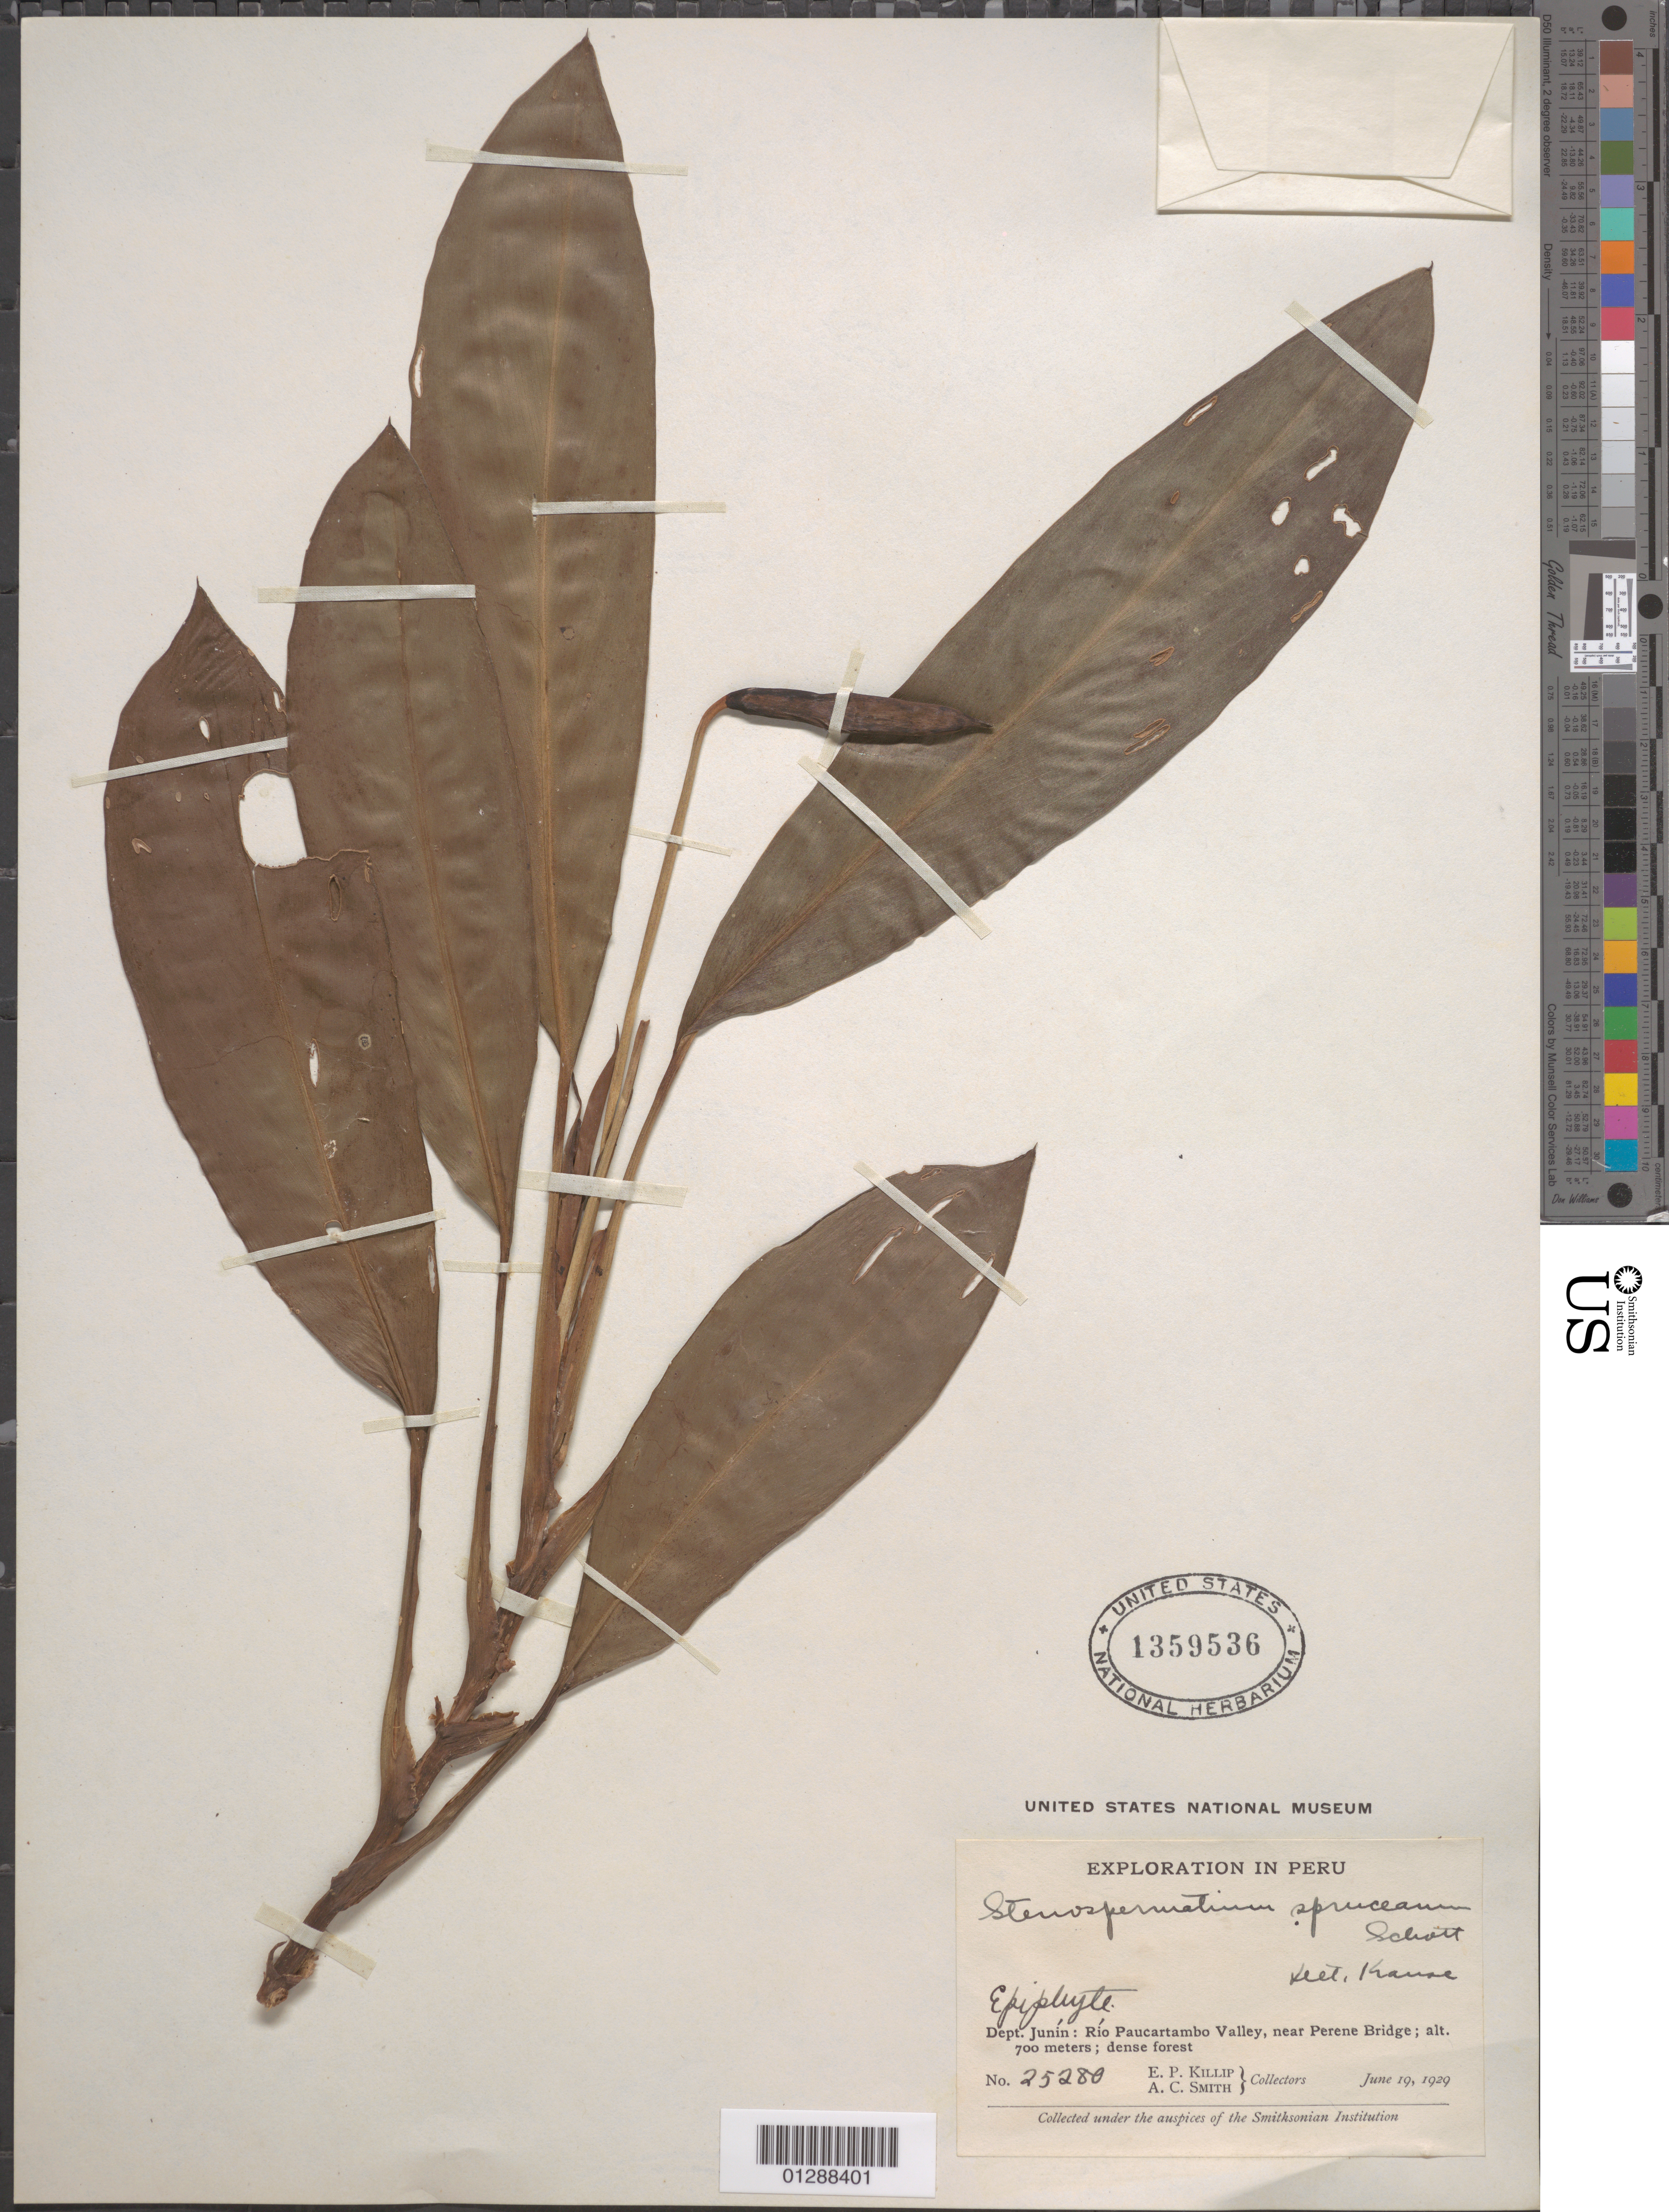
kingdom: Plantae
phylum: Tracheophyta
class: Liliopsida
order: Alismatales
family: Araceae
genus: Stenospermation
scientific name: Stenospermation spruceanum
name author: Schott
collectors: E. P. Killip & A. C. Smith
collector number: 25280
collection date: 1929-06-19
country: Peru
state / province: Junín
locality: Dept. Junín: Río Puacartambo Valley, near Perene Bridge.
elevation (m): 700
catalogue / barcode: US 1359536